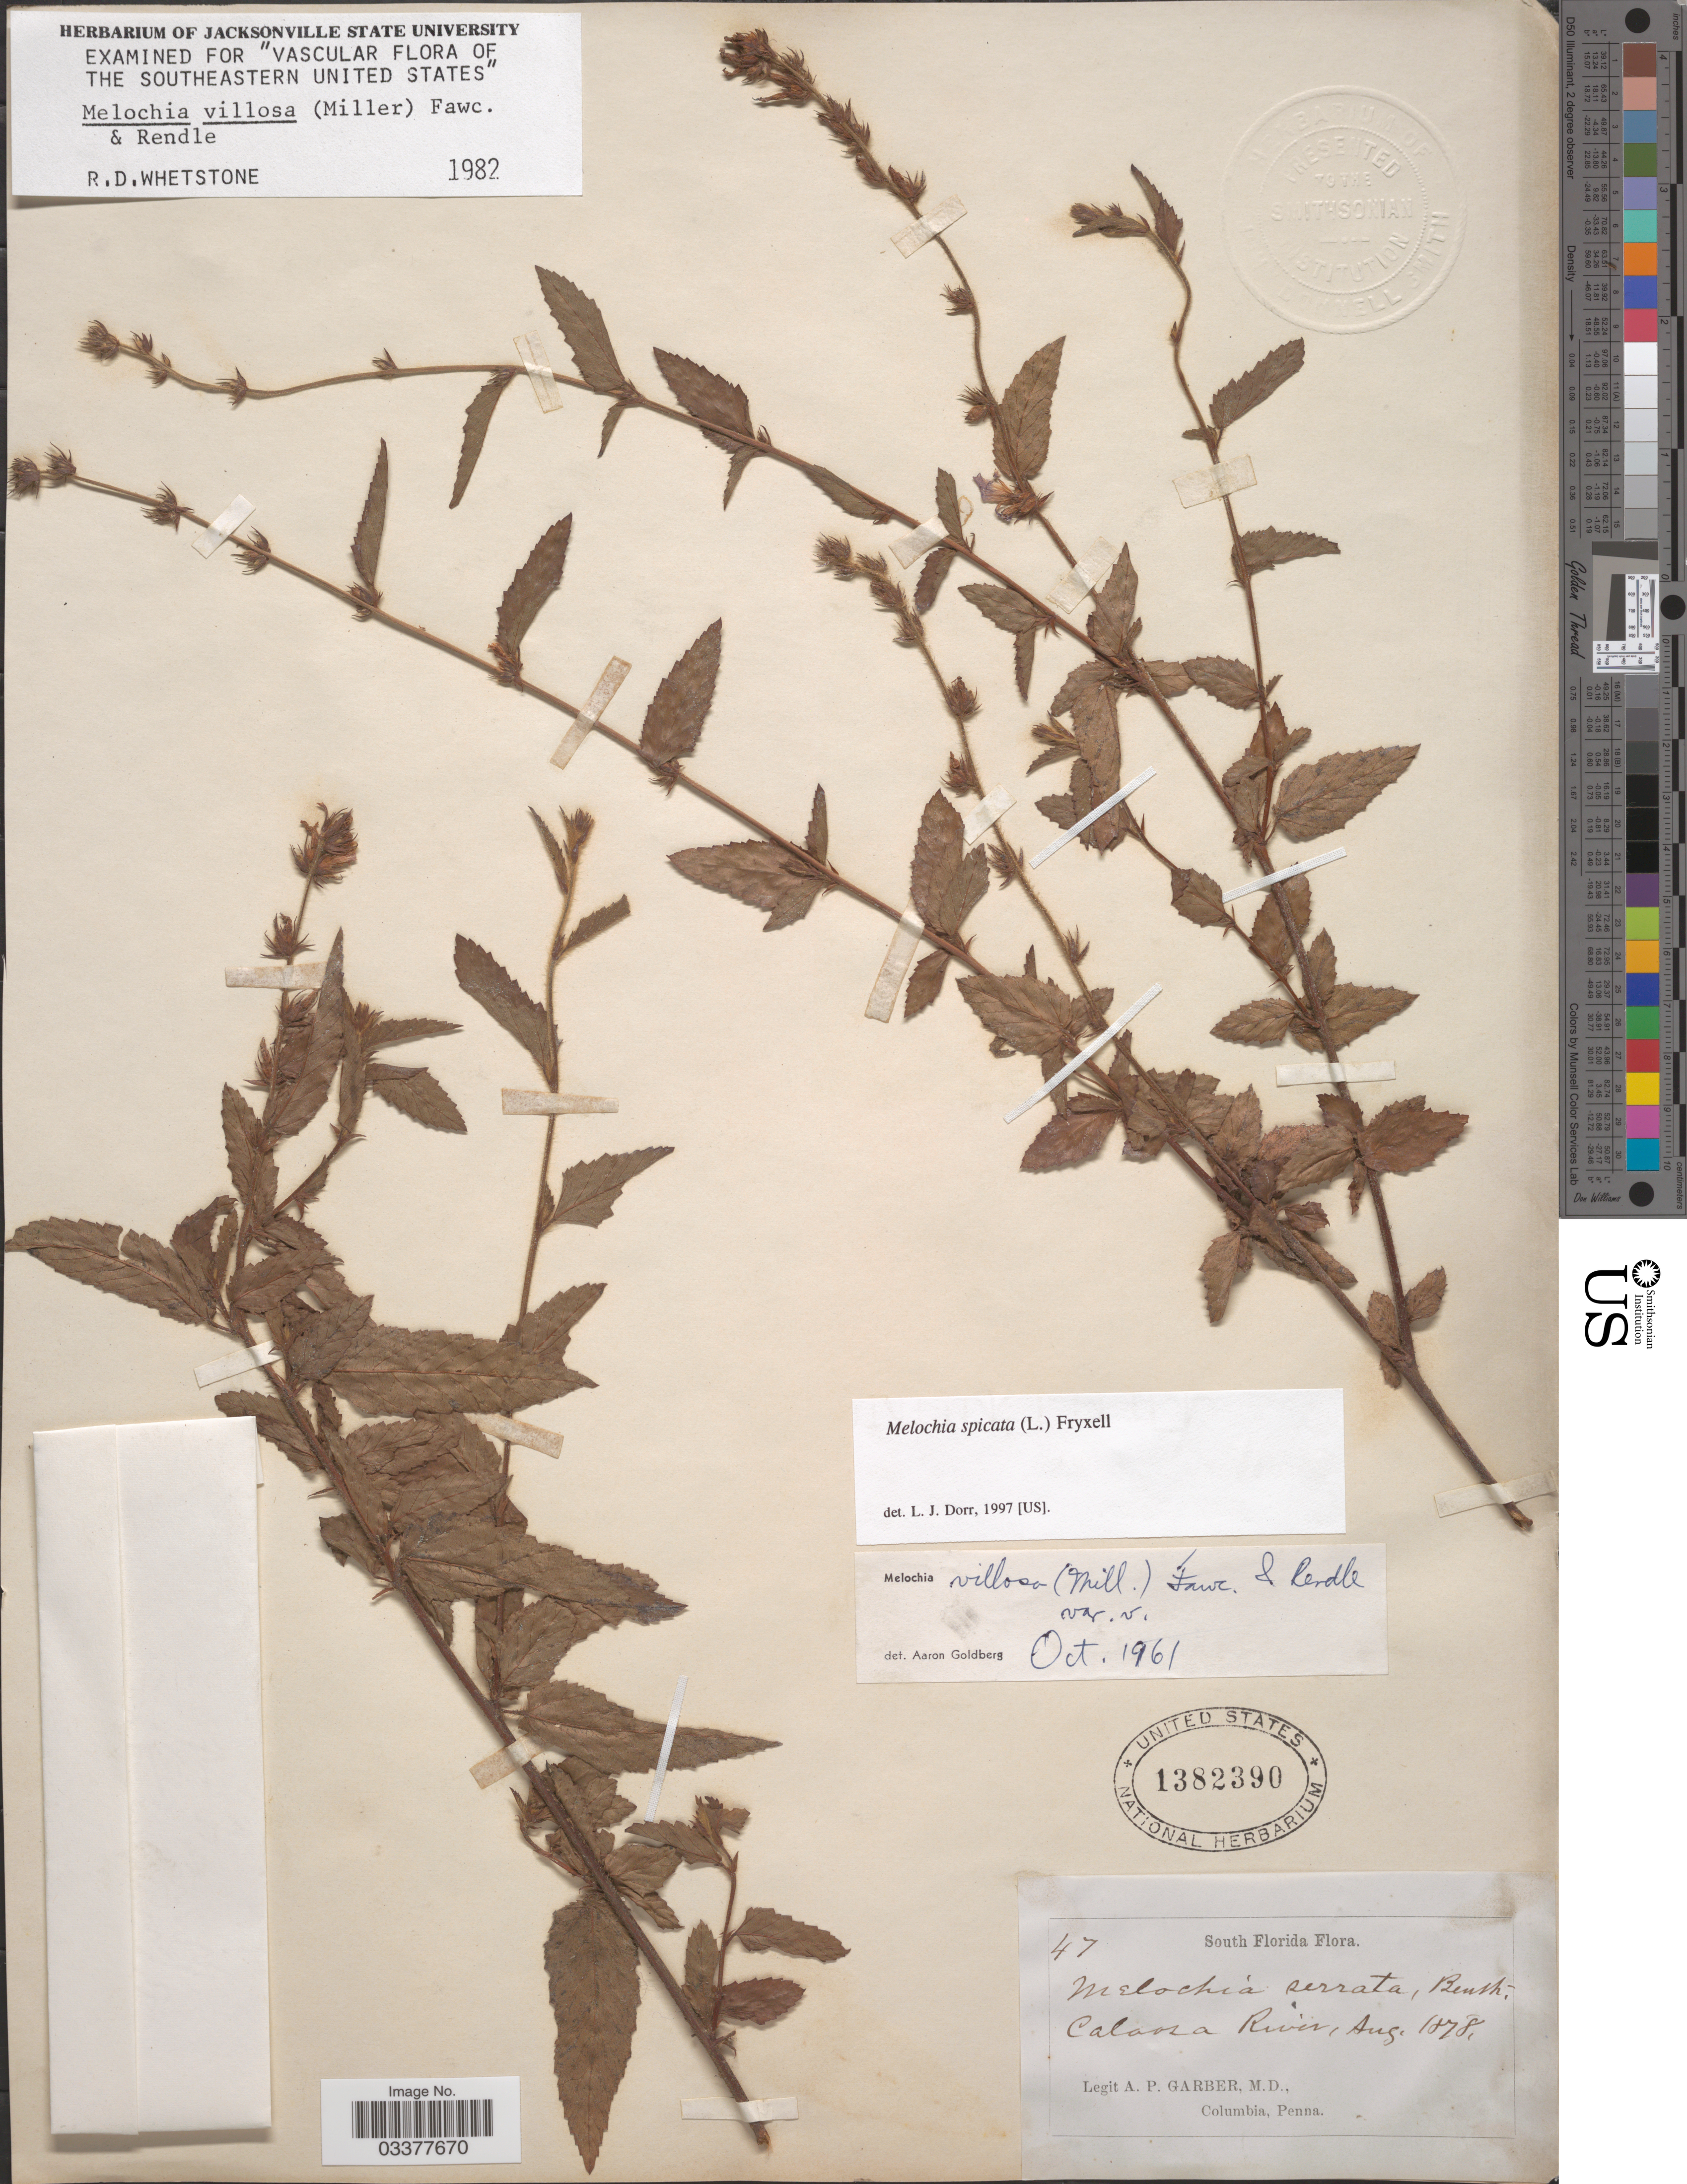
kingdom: Plantae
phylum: Tracheophyta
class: Magnoliopsida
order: Malvales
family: Malvaceae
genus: Melochia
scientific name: Melochia spicata var. spicata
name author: (L.) Fryxell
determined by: Dorr, L. J., (BOT), Smithsonian Institution - National Museum of Natural History (UNITED STATES)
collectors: A. P. Garber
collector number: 47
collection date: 1878-08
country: United States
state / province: Florida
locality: South Florida. Caloosa River.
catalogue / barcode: US 1382390